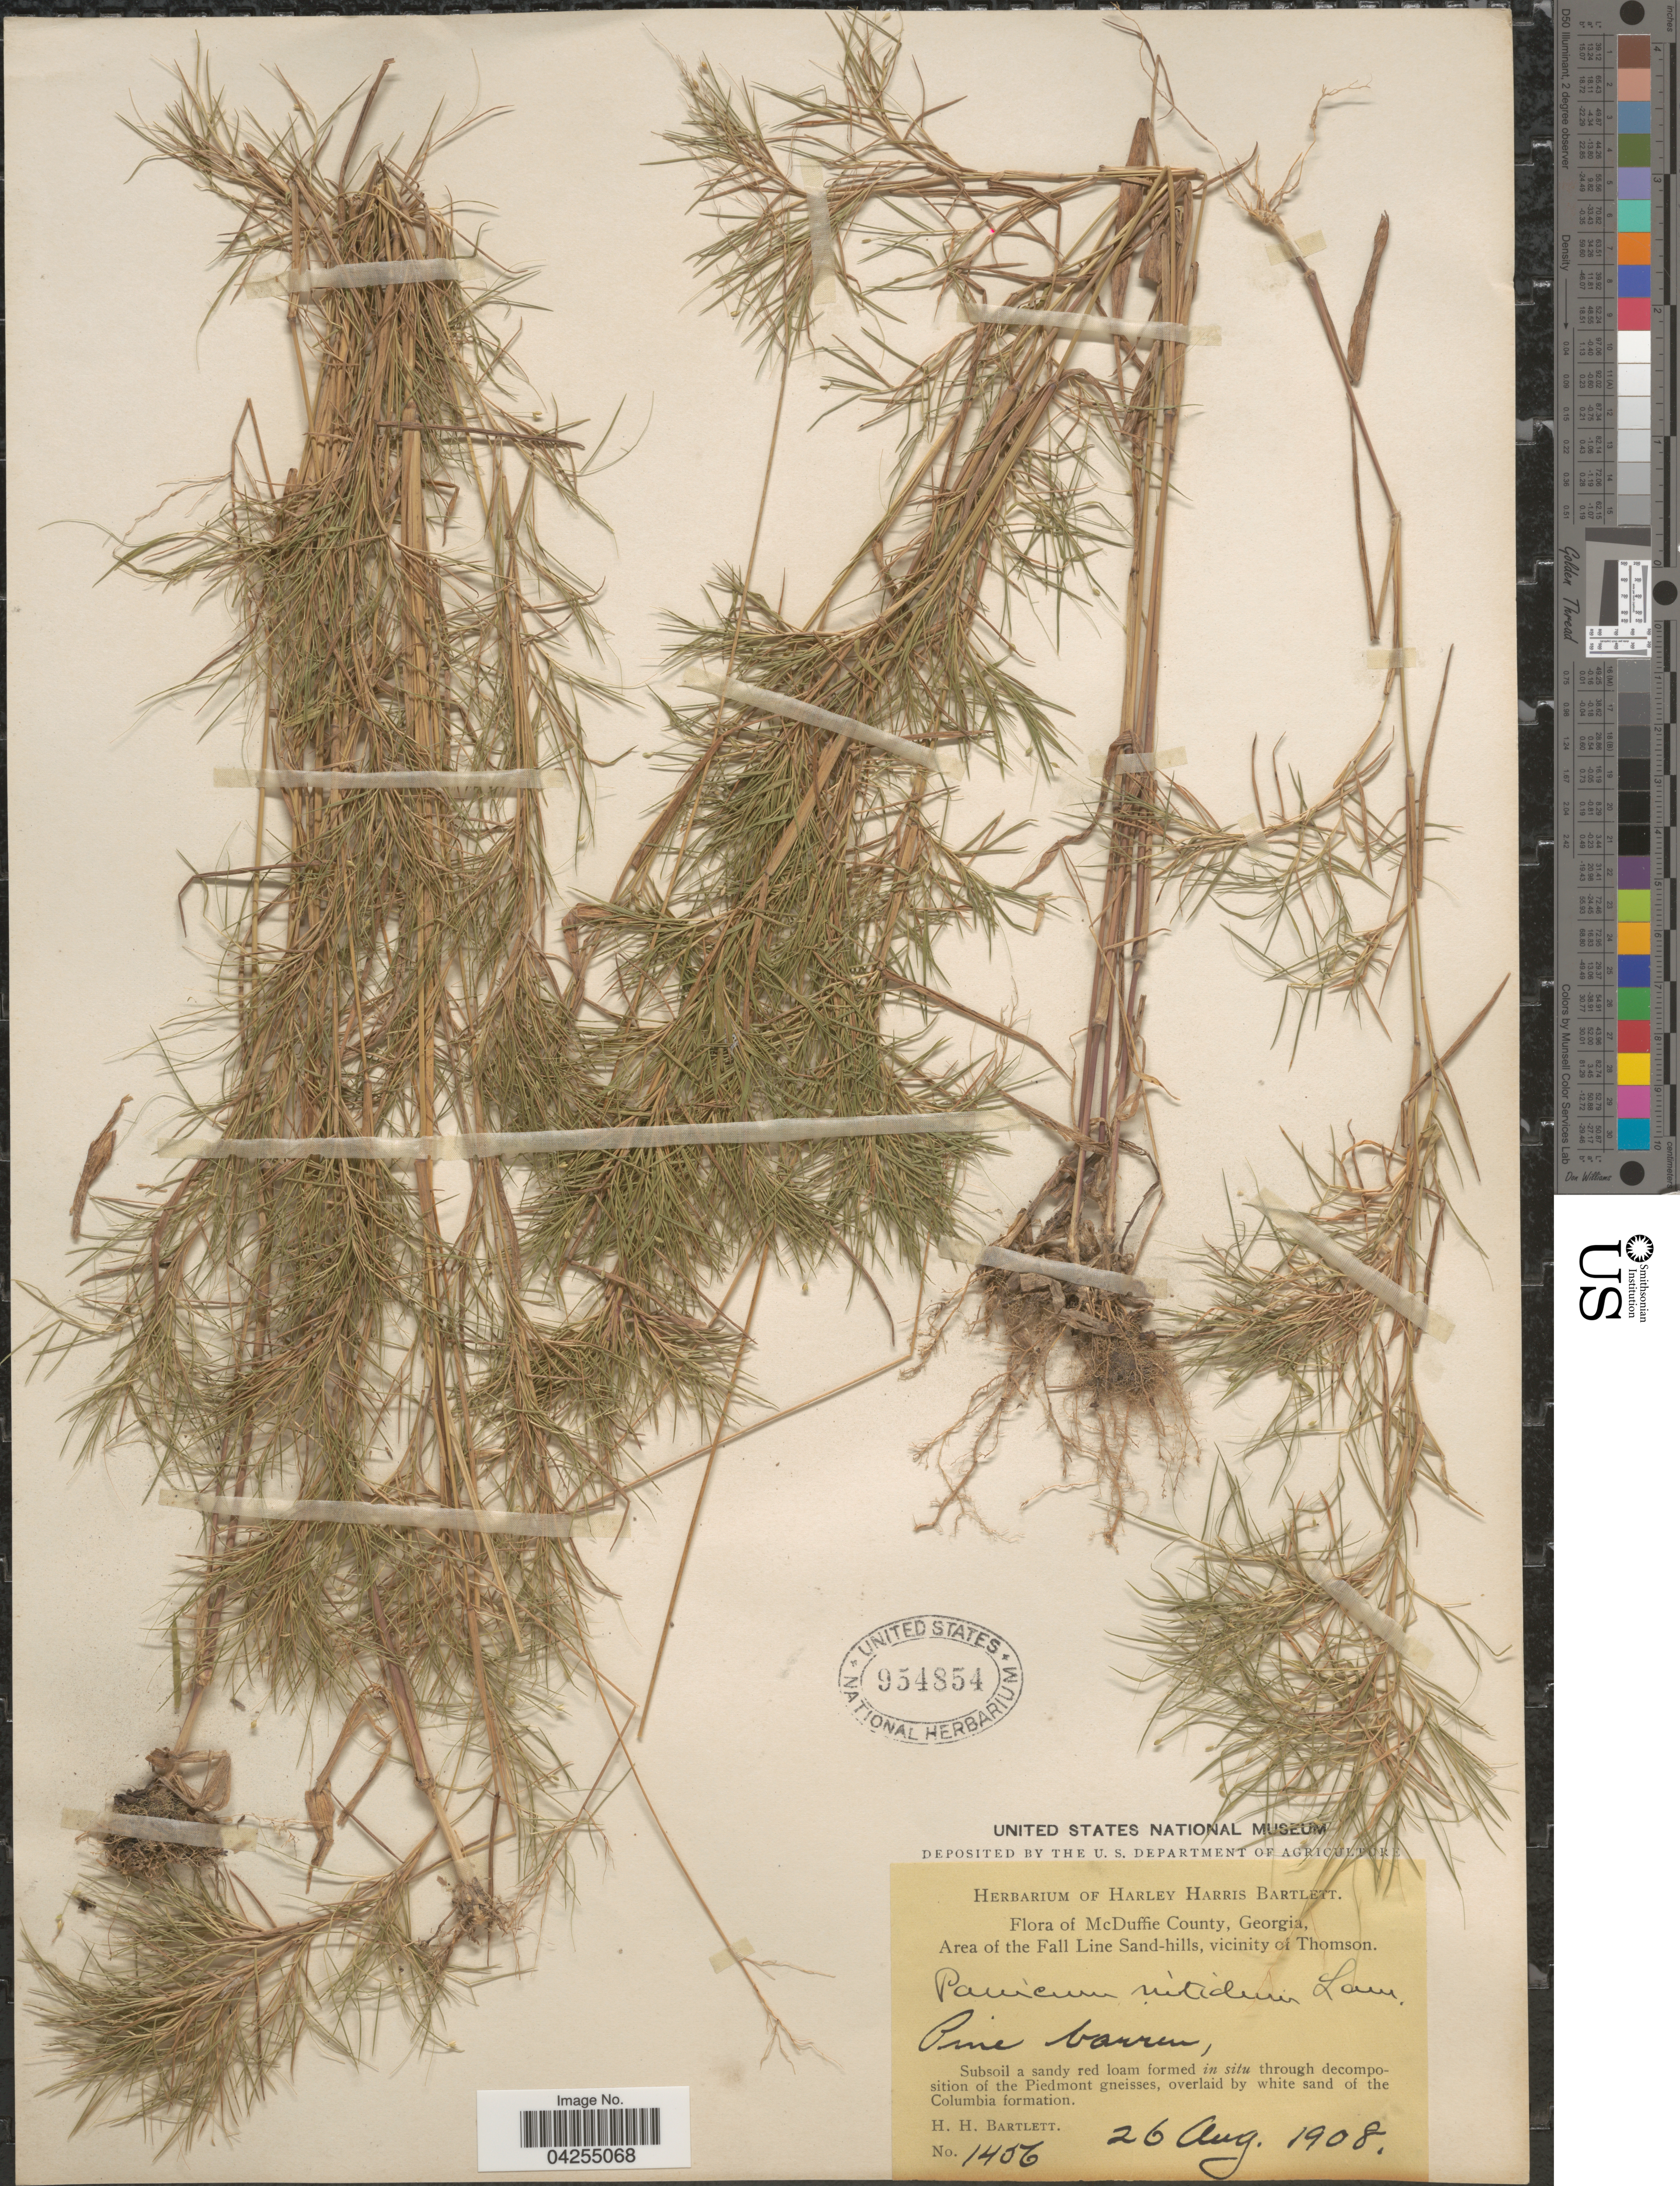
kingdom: Plantae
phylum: Tracheophyta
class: Liliopsida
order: Poales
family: Poaceae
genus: Dichanthelium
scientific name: Dichanthelium dichotomum var. dichotomum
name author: (L.) Gould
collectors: H. H. Bartlett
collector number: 1456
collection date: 1908-08-26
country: United States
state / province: Georgia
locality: McDuffie County. Area of the Fall Line Sand-hills, vicinity of Thomson. Pine barren.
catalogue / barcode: US 954854